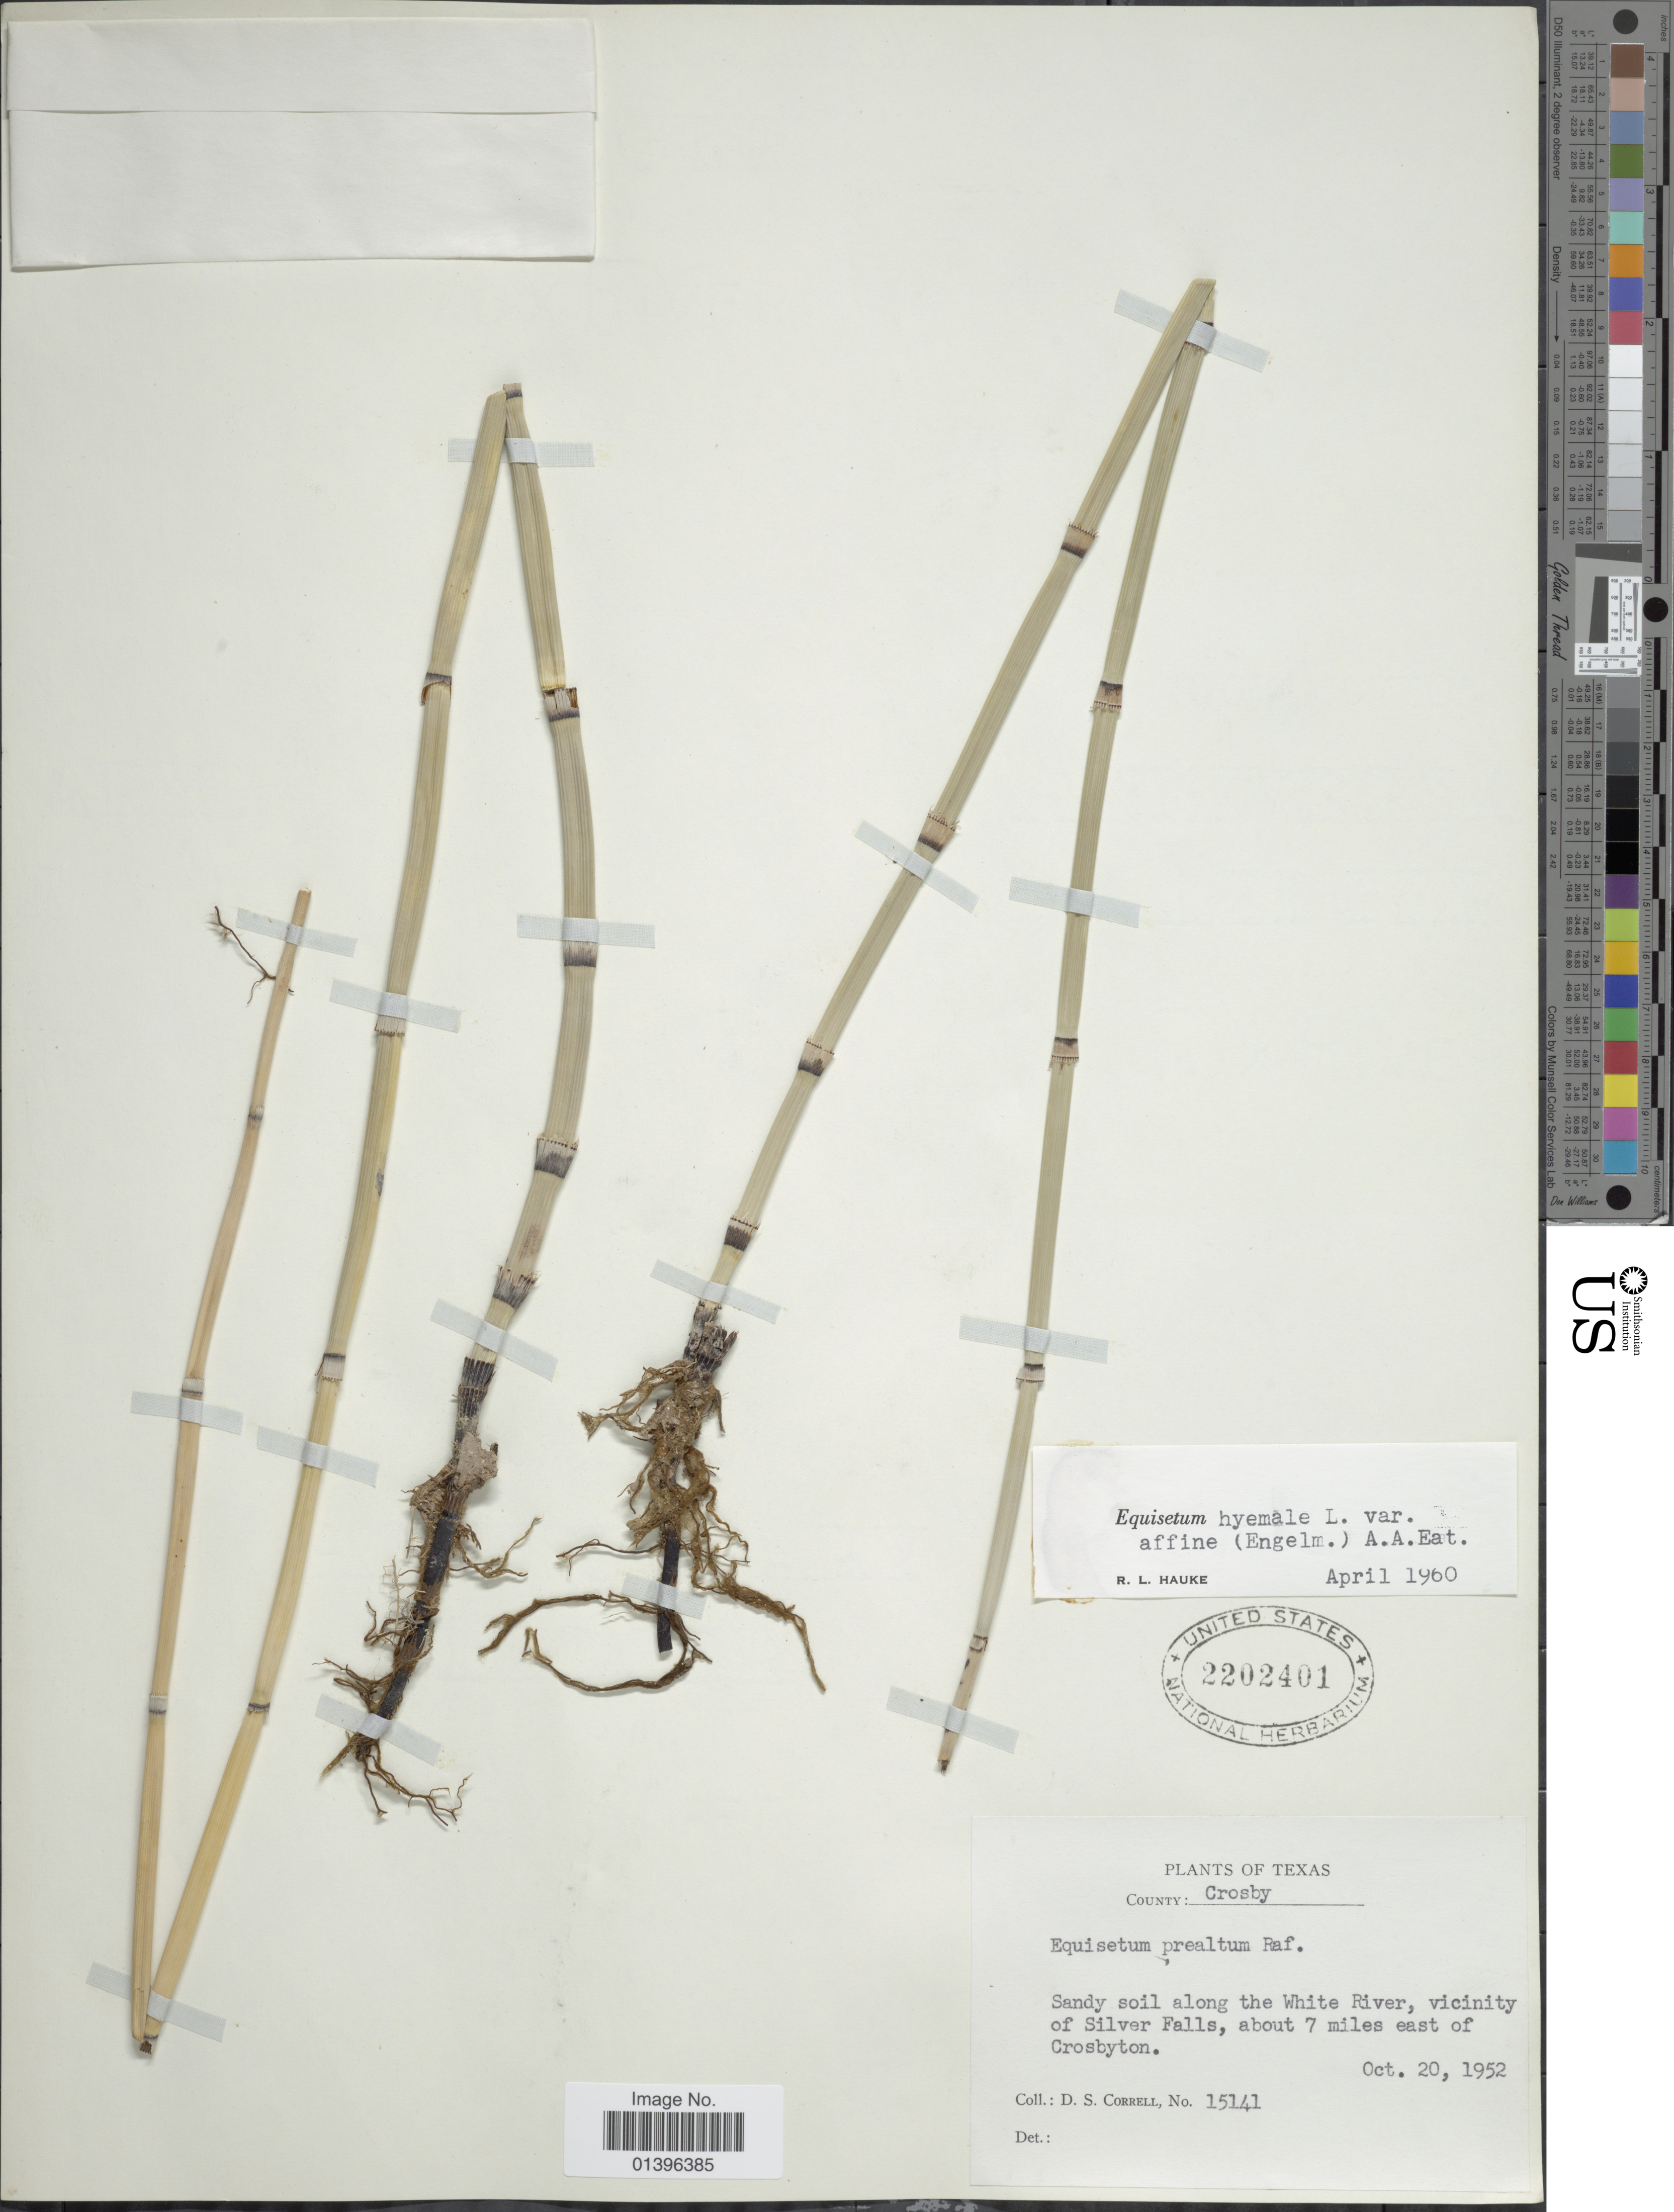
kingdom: Plantae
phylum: Tracheophyta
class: Polypodiopsida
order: Equisetales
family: Equisetaceae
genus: Equisetum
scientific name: Equisetum hyemale var. affine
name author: (Engelm.) A.A. Eaton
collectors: D. S. Correll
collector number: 15141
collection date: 1952-10-20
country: United States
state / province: Texas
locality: County: Crosby. Sandy soil along the White River, vicinity of Silver Falls, about 7 miles east of Crosbyton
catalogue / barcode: US 2202401